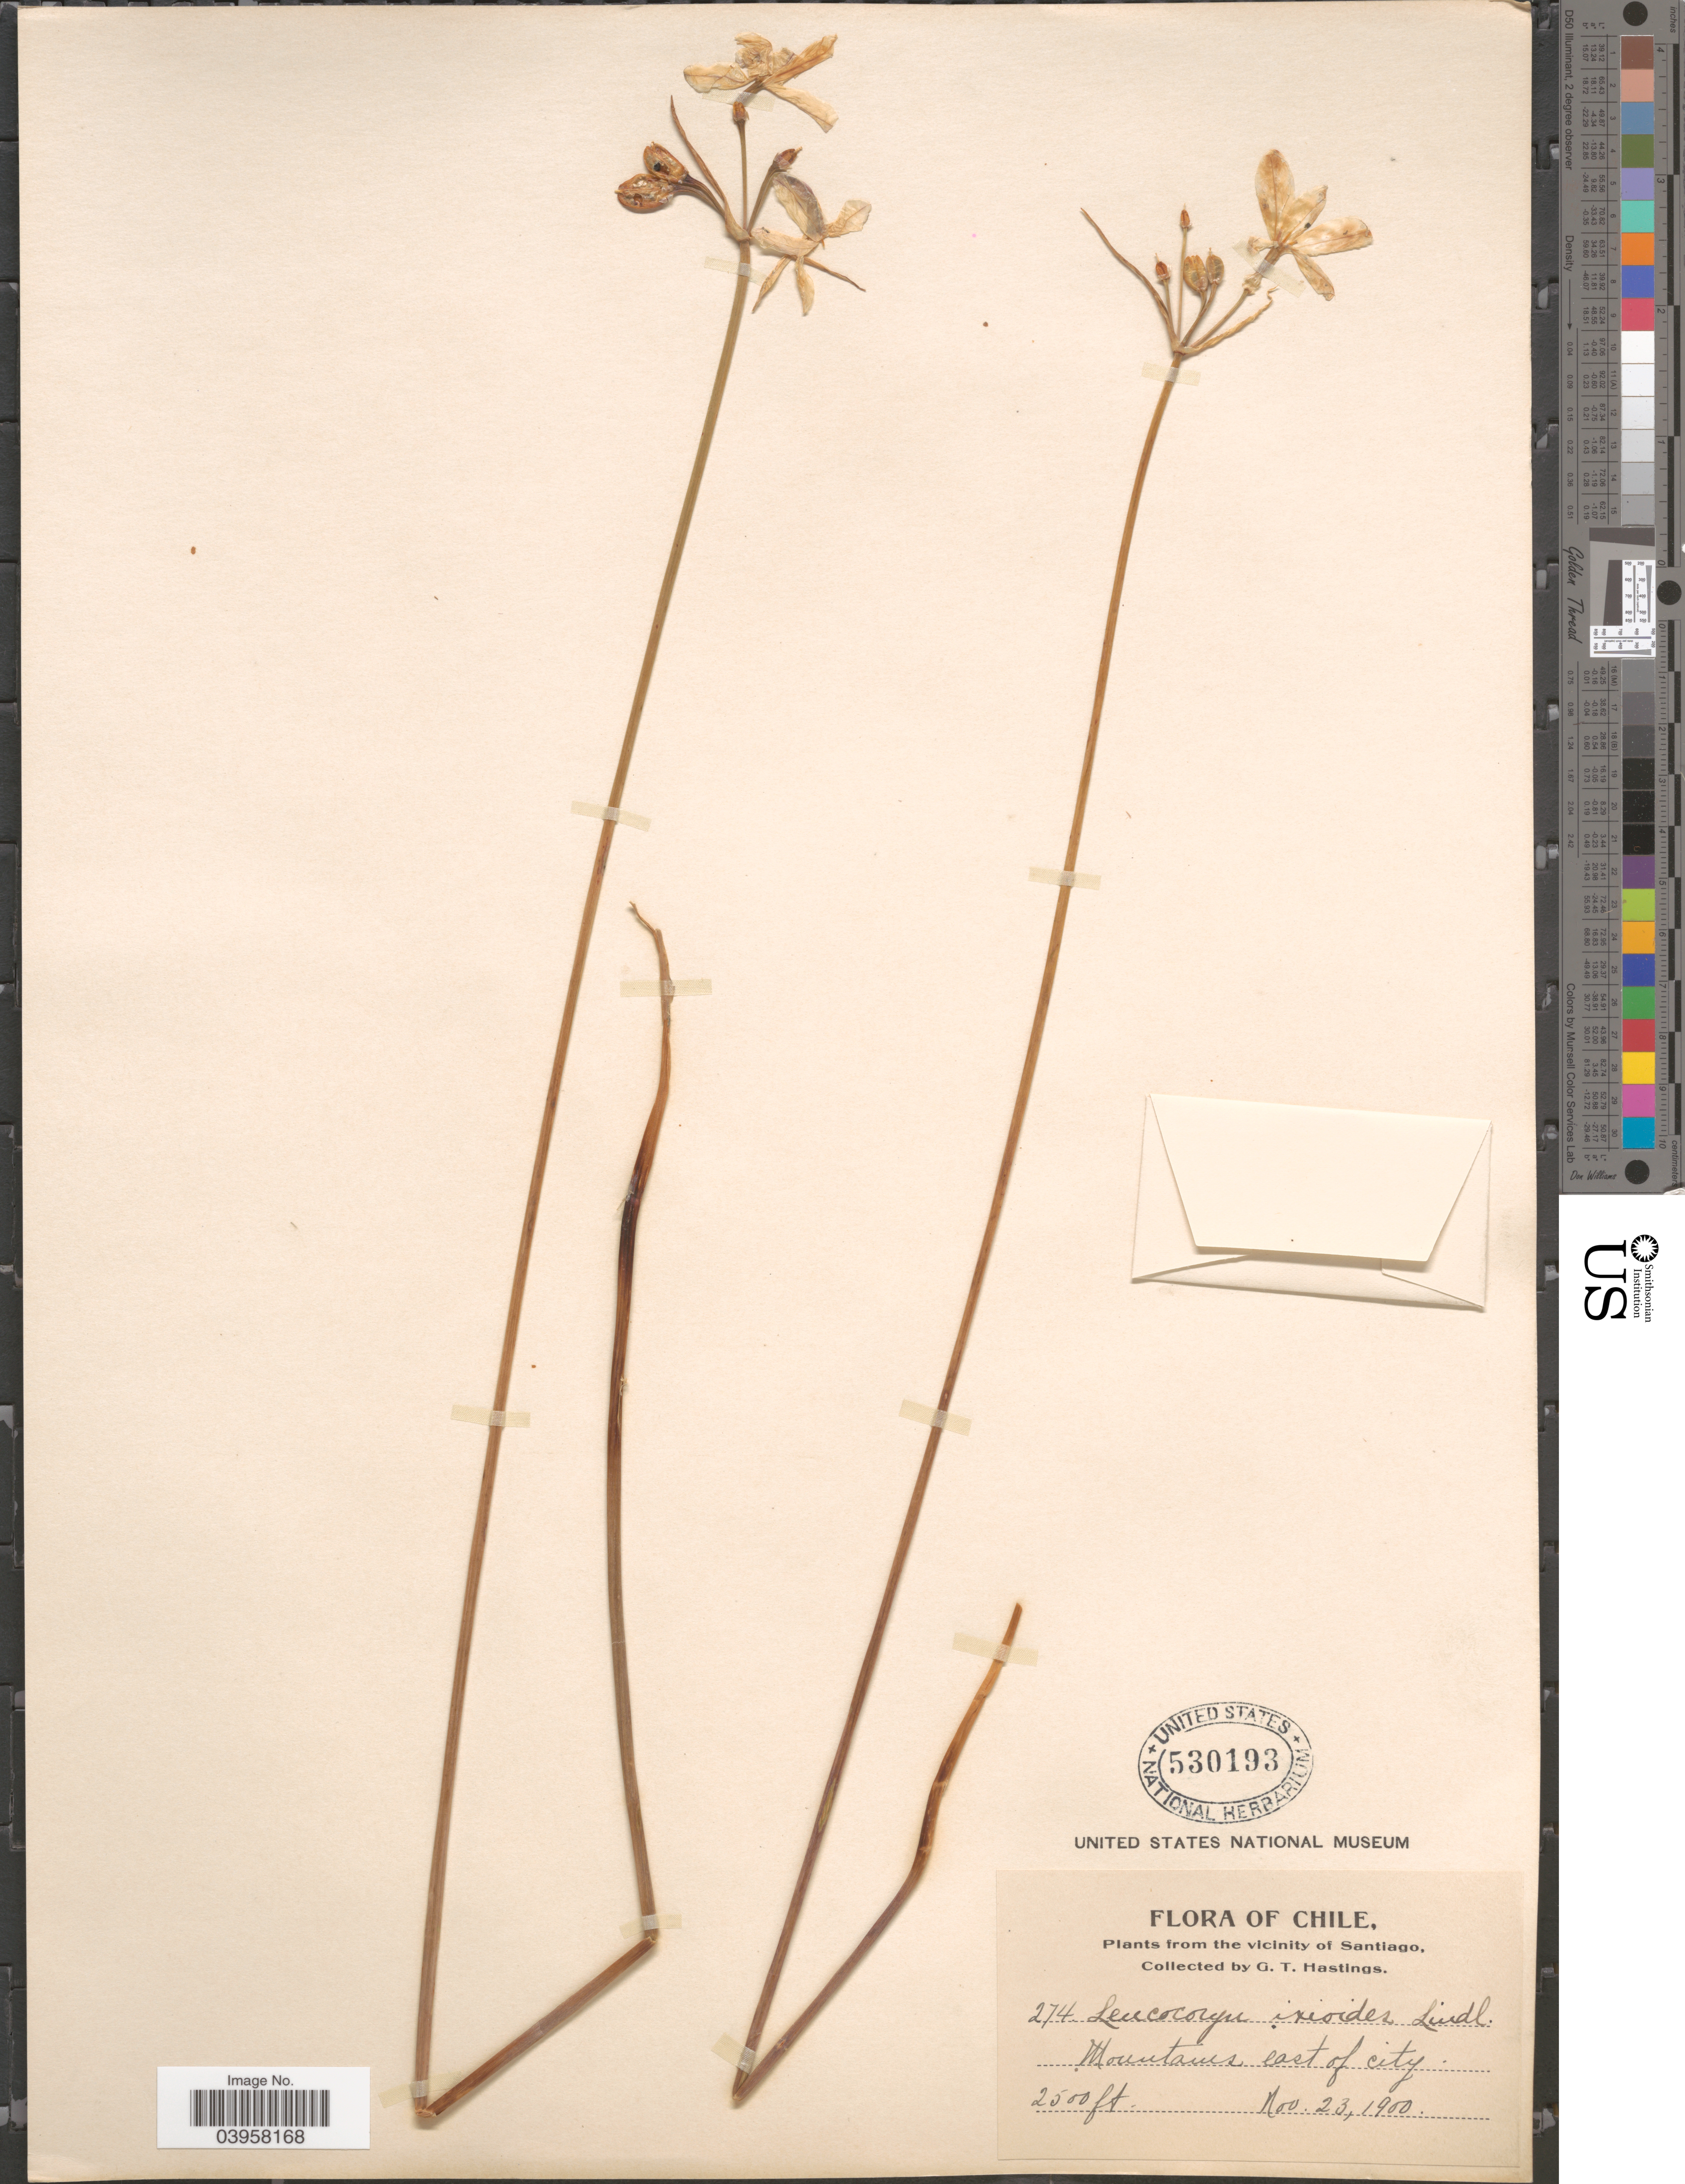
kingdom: Plantae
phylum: Tracheophyta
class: Liliopsida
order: Asparagales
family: Amaryllidaceae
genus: Leucocoryne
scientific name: Leucocoryne ixioides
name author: Lindl.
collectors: G. Hastings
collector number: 274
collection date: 1900-11-23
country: Chile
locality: The vicinity of Santiago. Mountains east of city.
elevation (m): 762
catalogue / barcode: US 530193